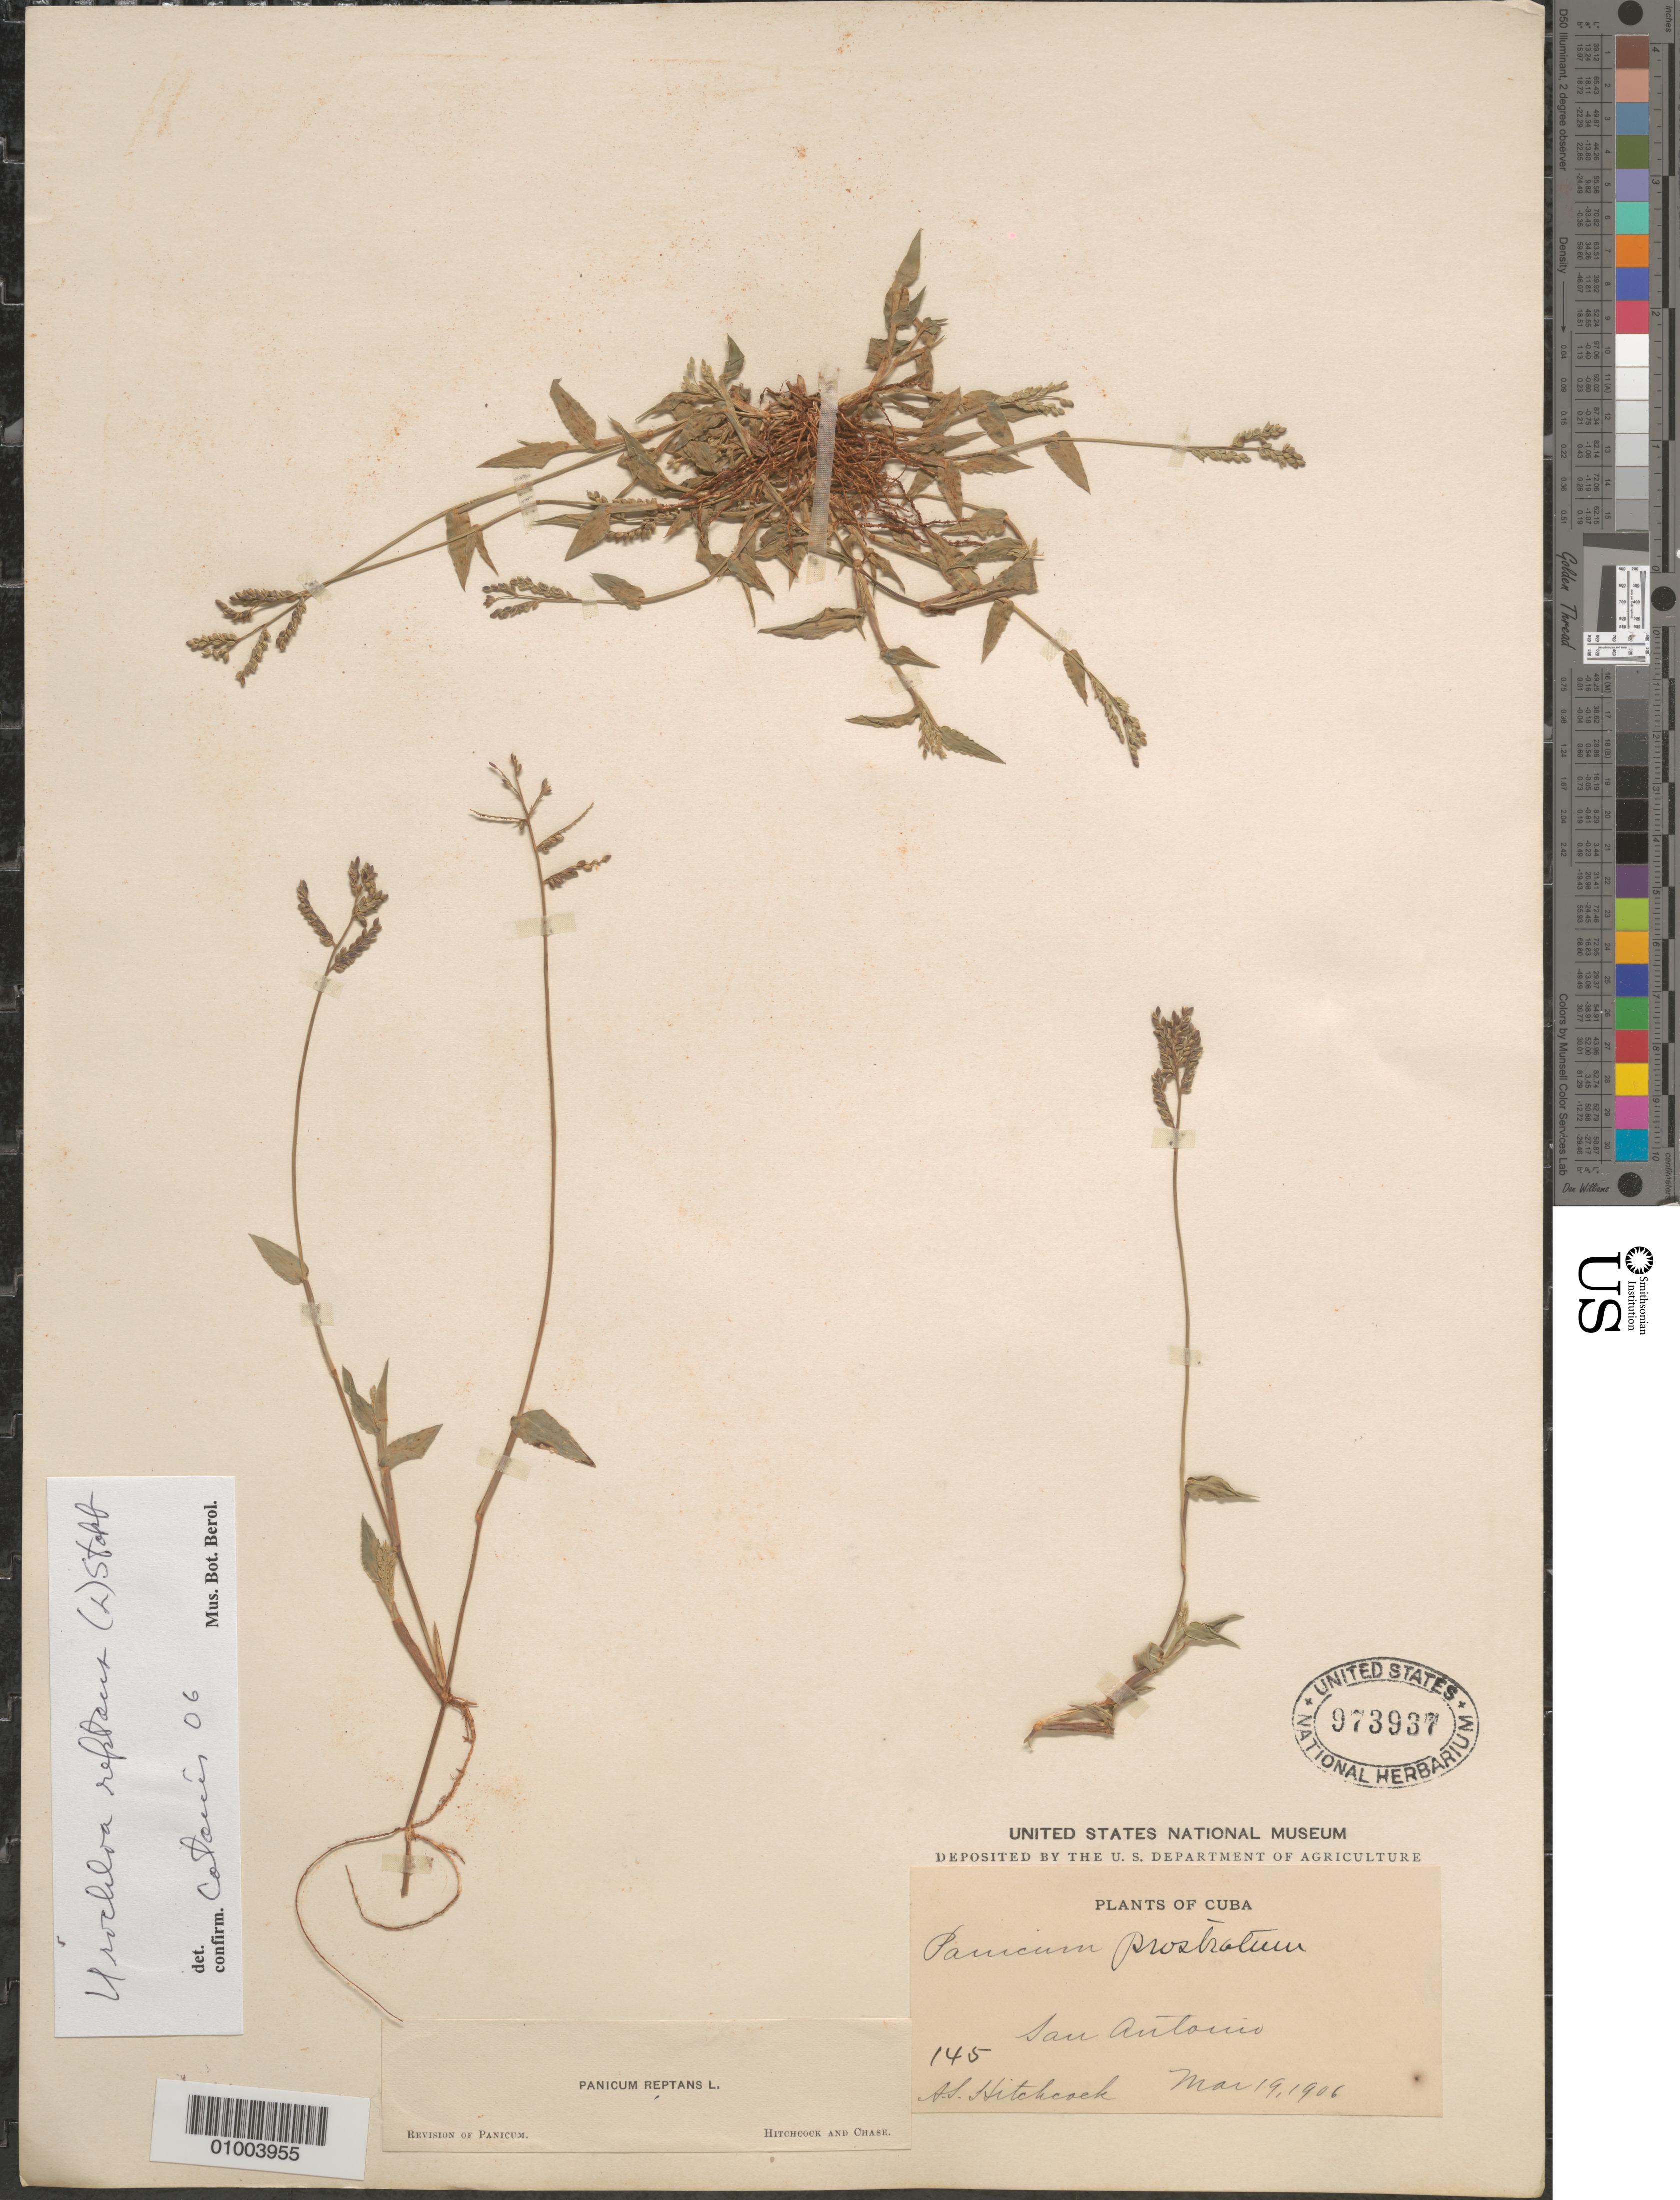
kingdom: Plantae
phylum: Tracheophyta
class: Liliopsida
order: Poales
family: Poaceae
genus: Urochloa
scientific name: Urochloa reptans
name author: (L.) Stapf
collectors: A. S. Hitchcock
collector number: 145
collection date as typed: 19 Mar 1906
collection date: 1906-03-19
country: Cuba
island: Cuba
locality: San Antonio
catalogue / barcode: US 973937